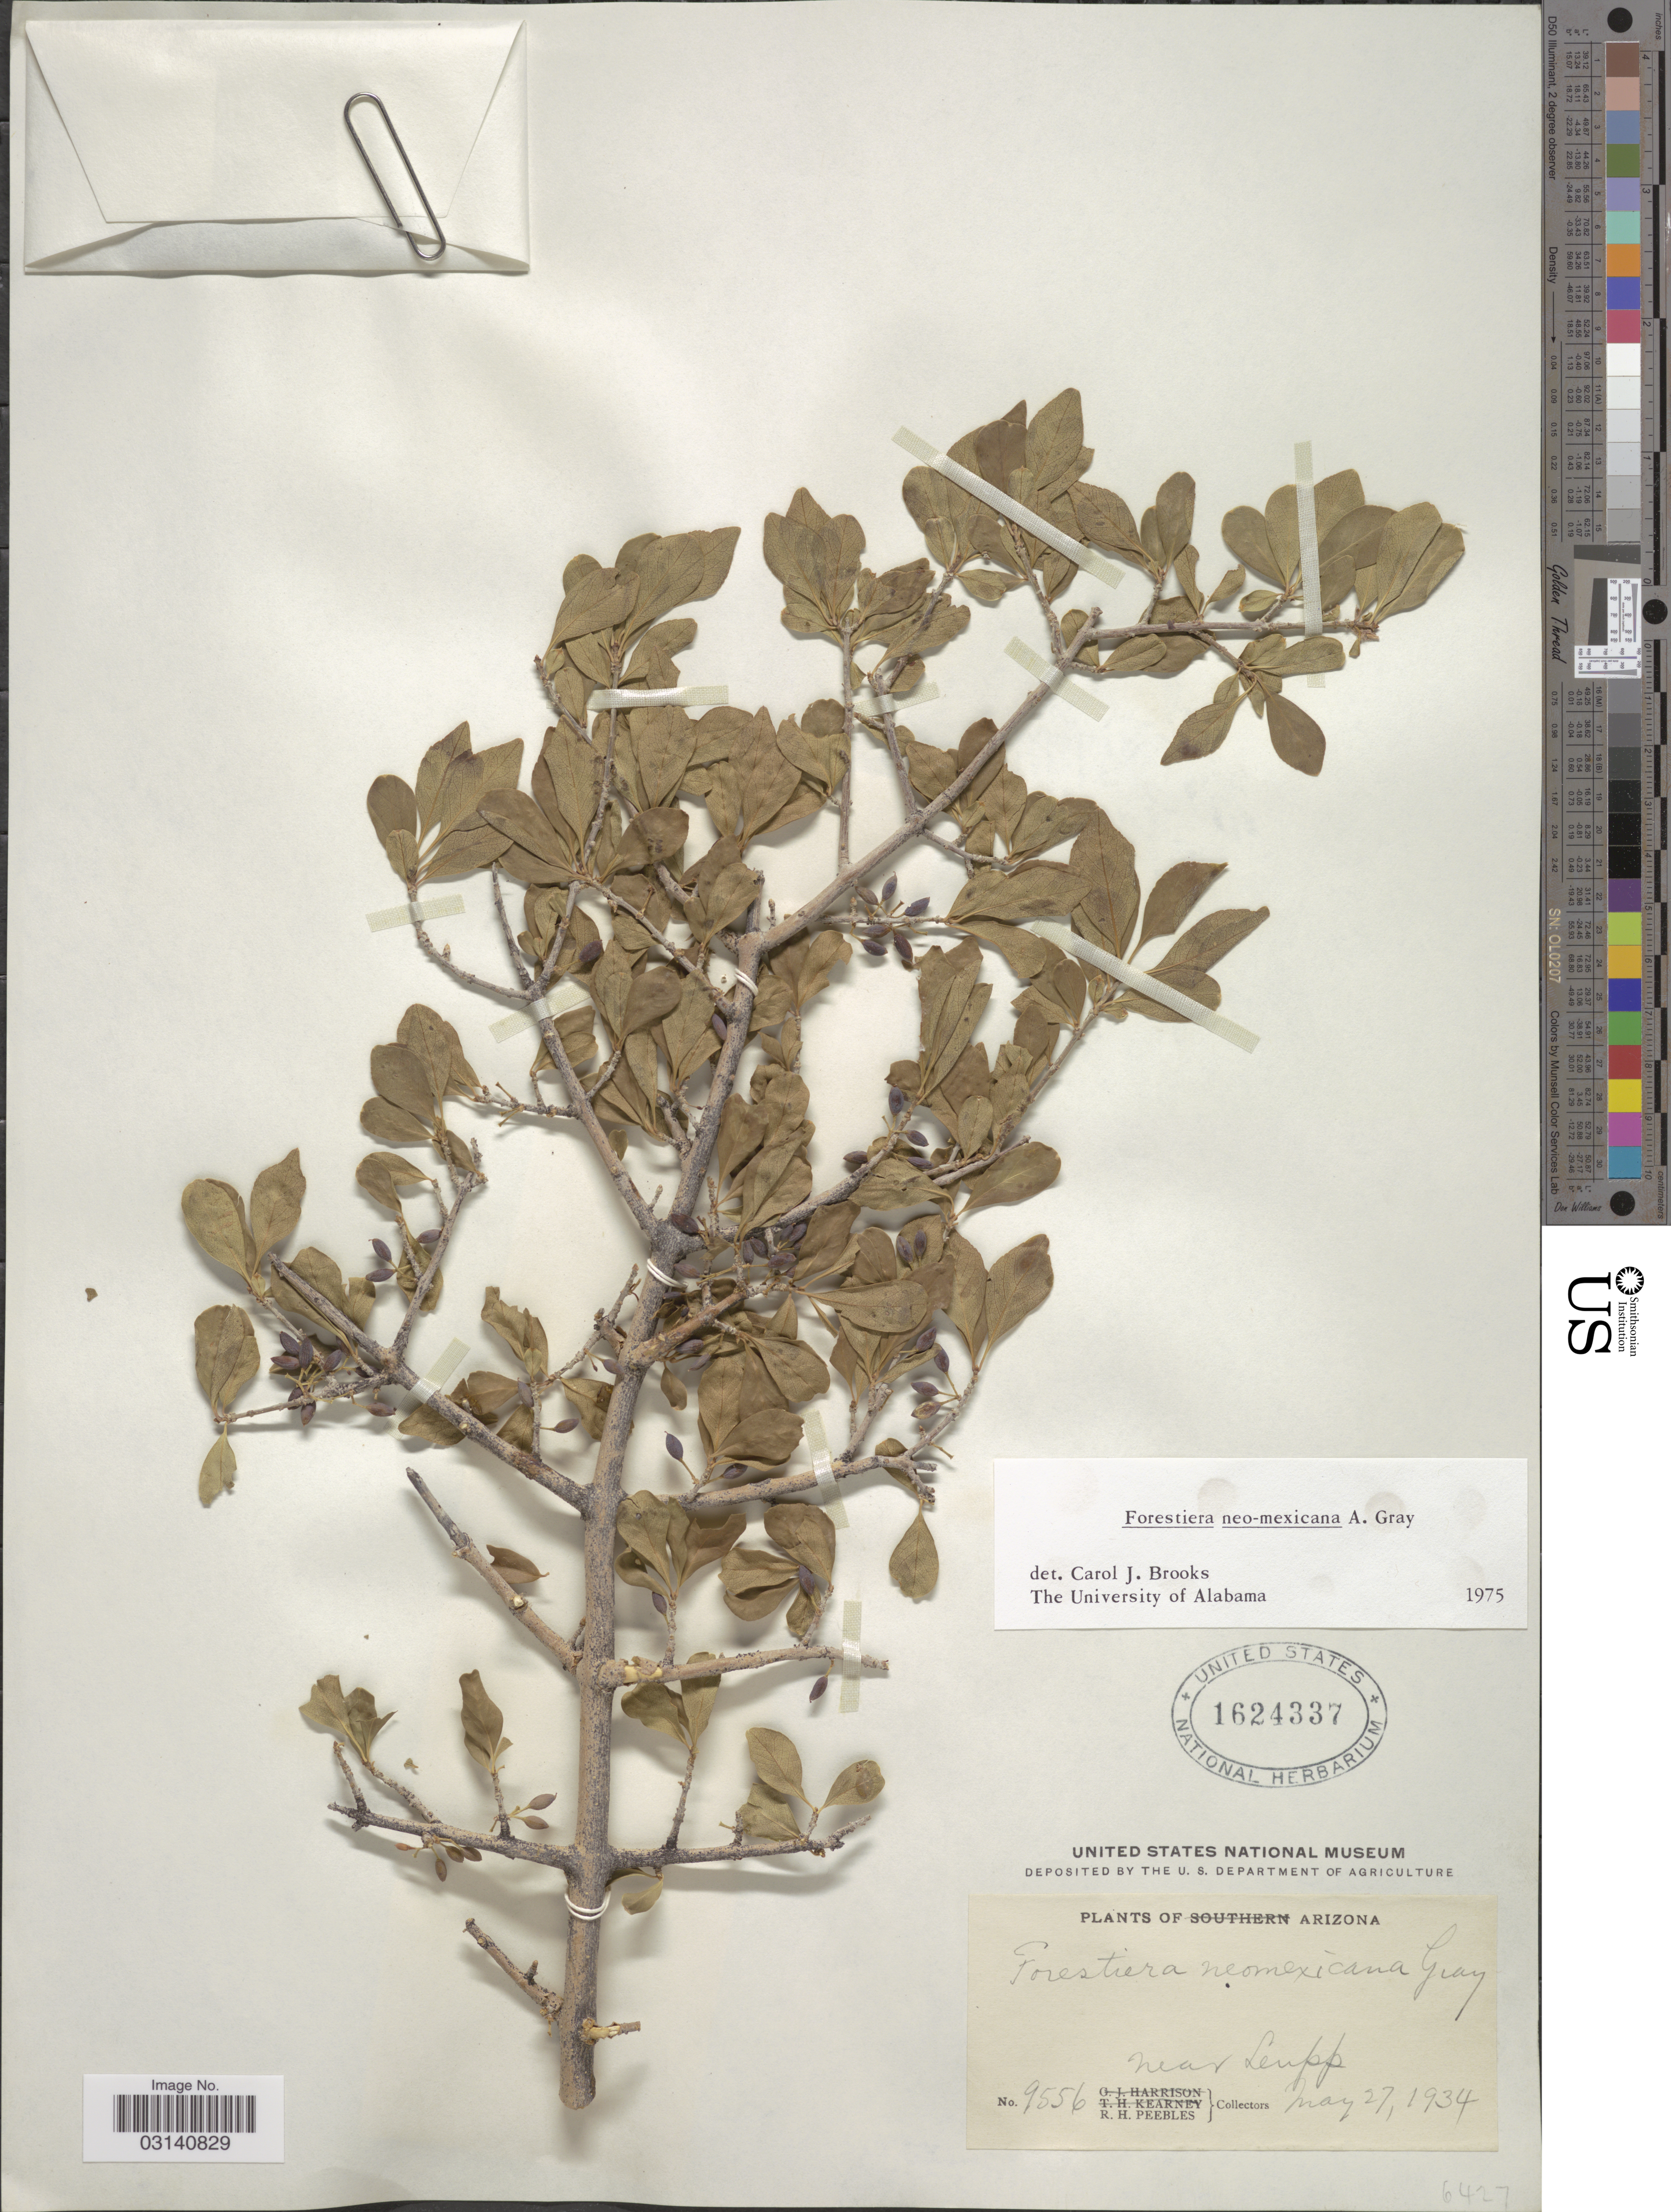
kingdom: Plantae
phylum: Tracheophyta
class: Magnoliopsida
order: Lamiales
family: Oleaceae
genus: Forestiera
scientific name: Forestiera neomexicana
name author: A. Gray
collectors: R. H. Peebles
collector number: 9556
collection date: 1934-05-27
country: United States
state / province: Arizona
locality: Near Leupp.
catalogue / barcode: US 1624337